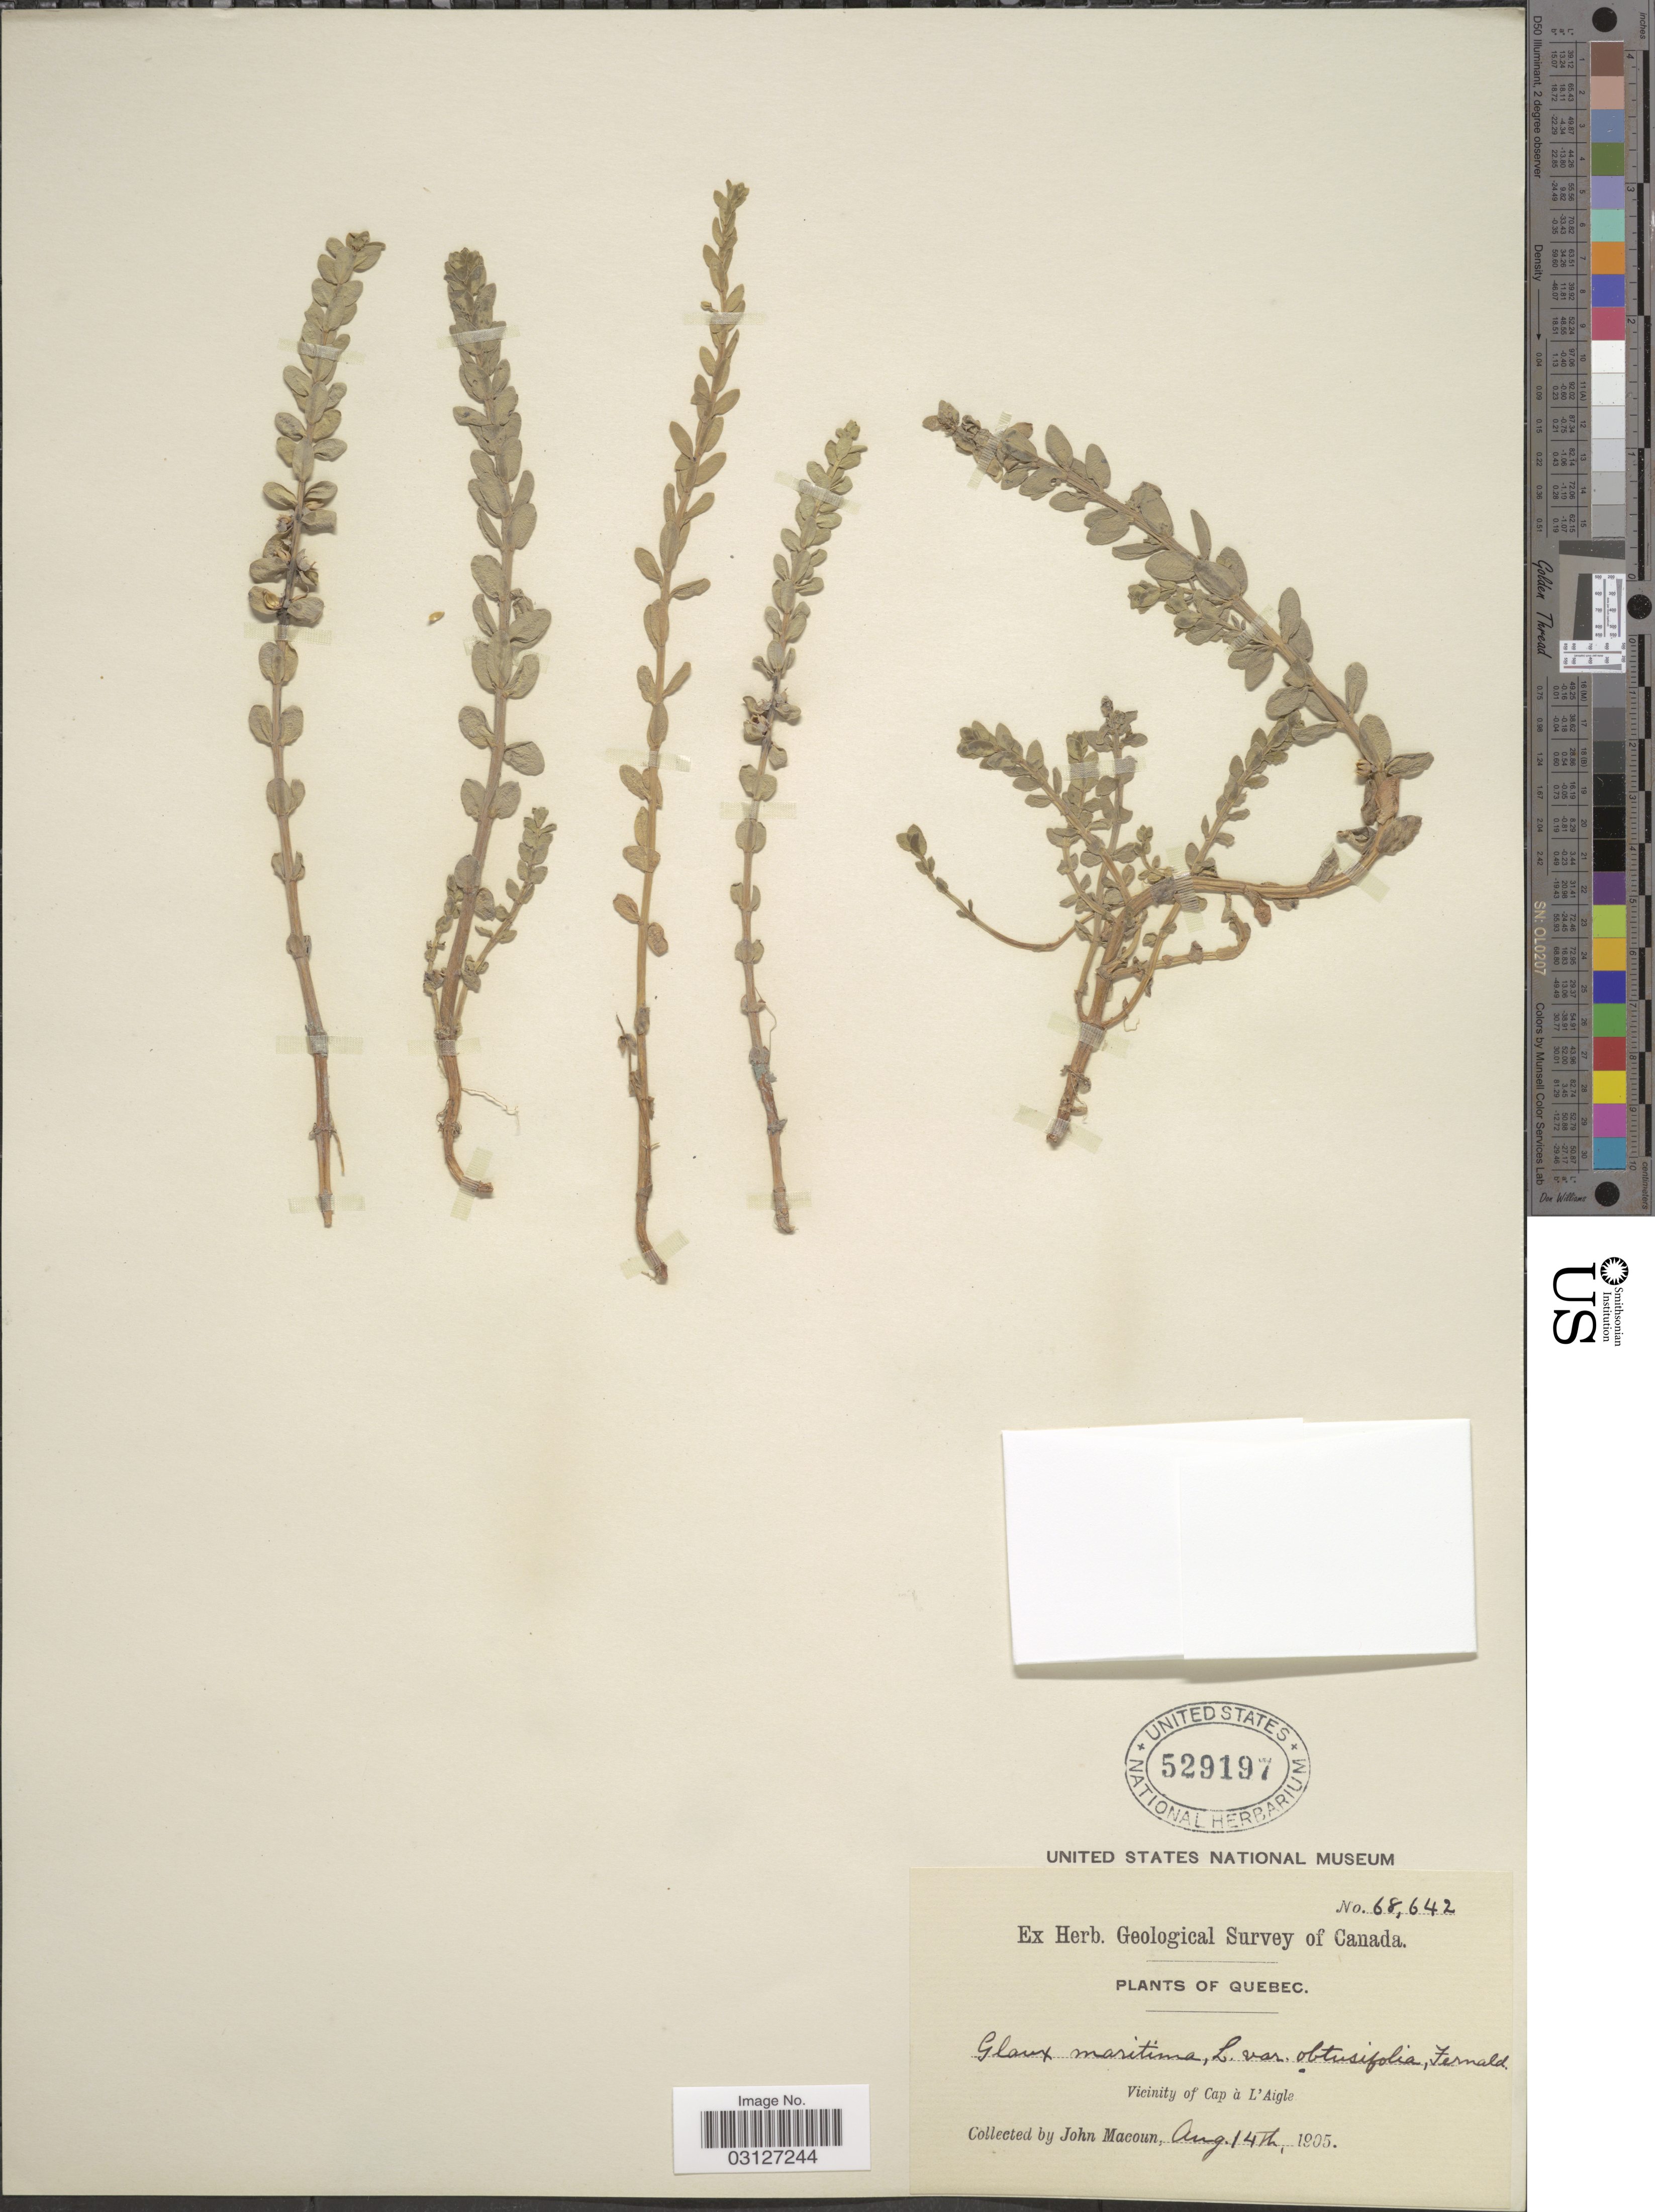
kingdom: Plantae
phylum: Tracheophyta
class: Magnoliopsida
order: Ericales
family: Primulaceae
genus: Glaux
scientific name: Glaux maritima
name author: L.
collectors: J. Macoun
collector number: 68642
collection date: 1905-08-14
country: Canada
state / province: Quebec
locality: Vicinity of Cap à L'Aigle.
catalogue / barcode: US 529197